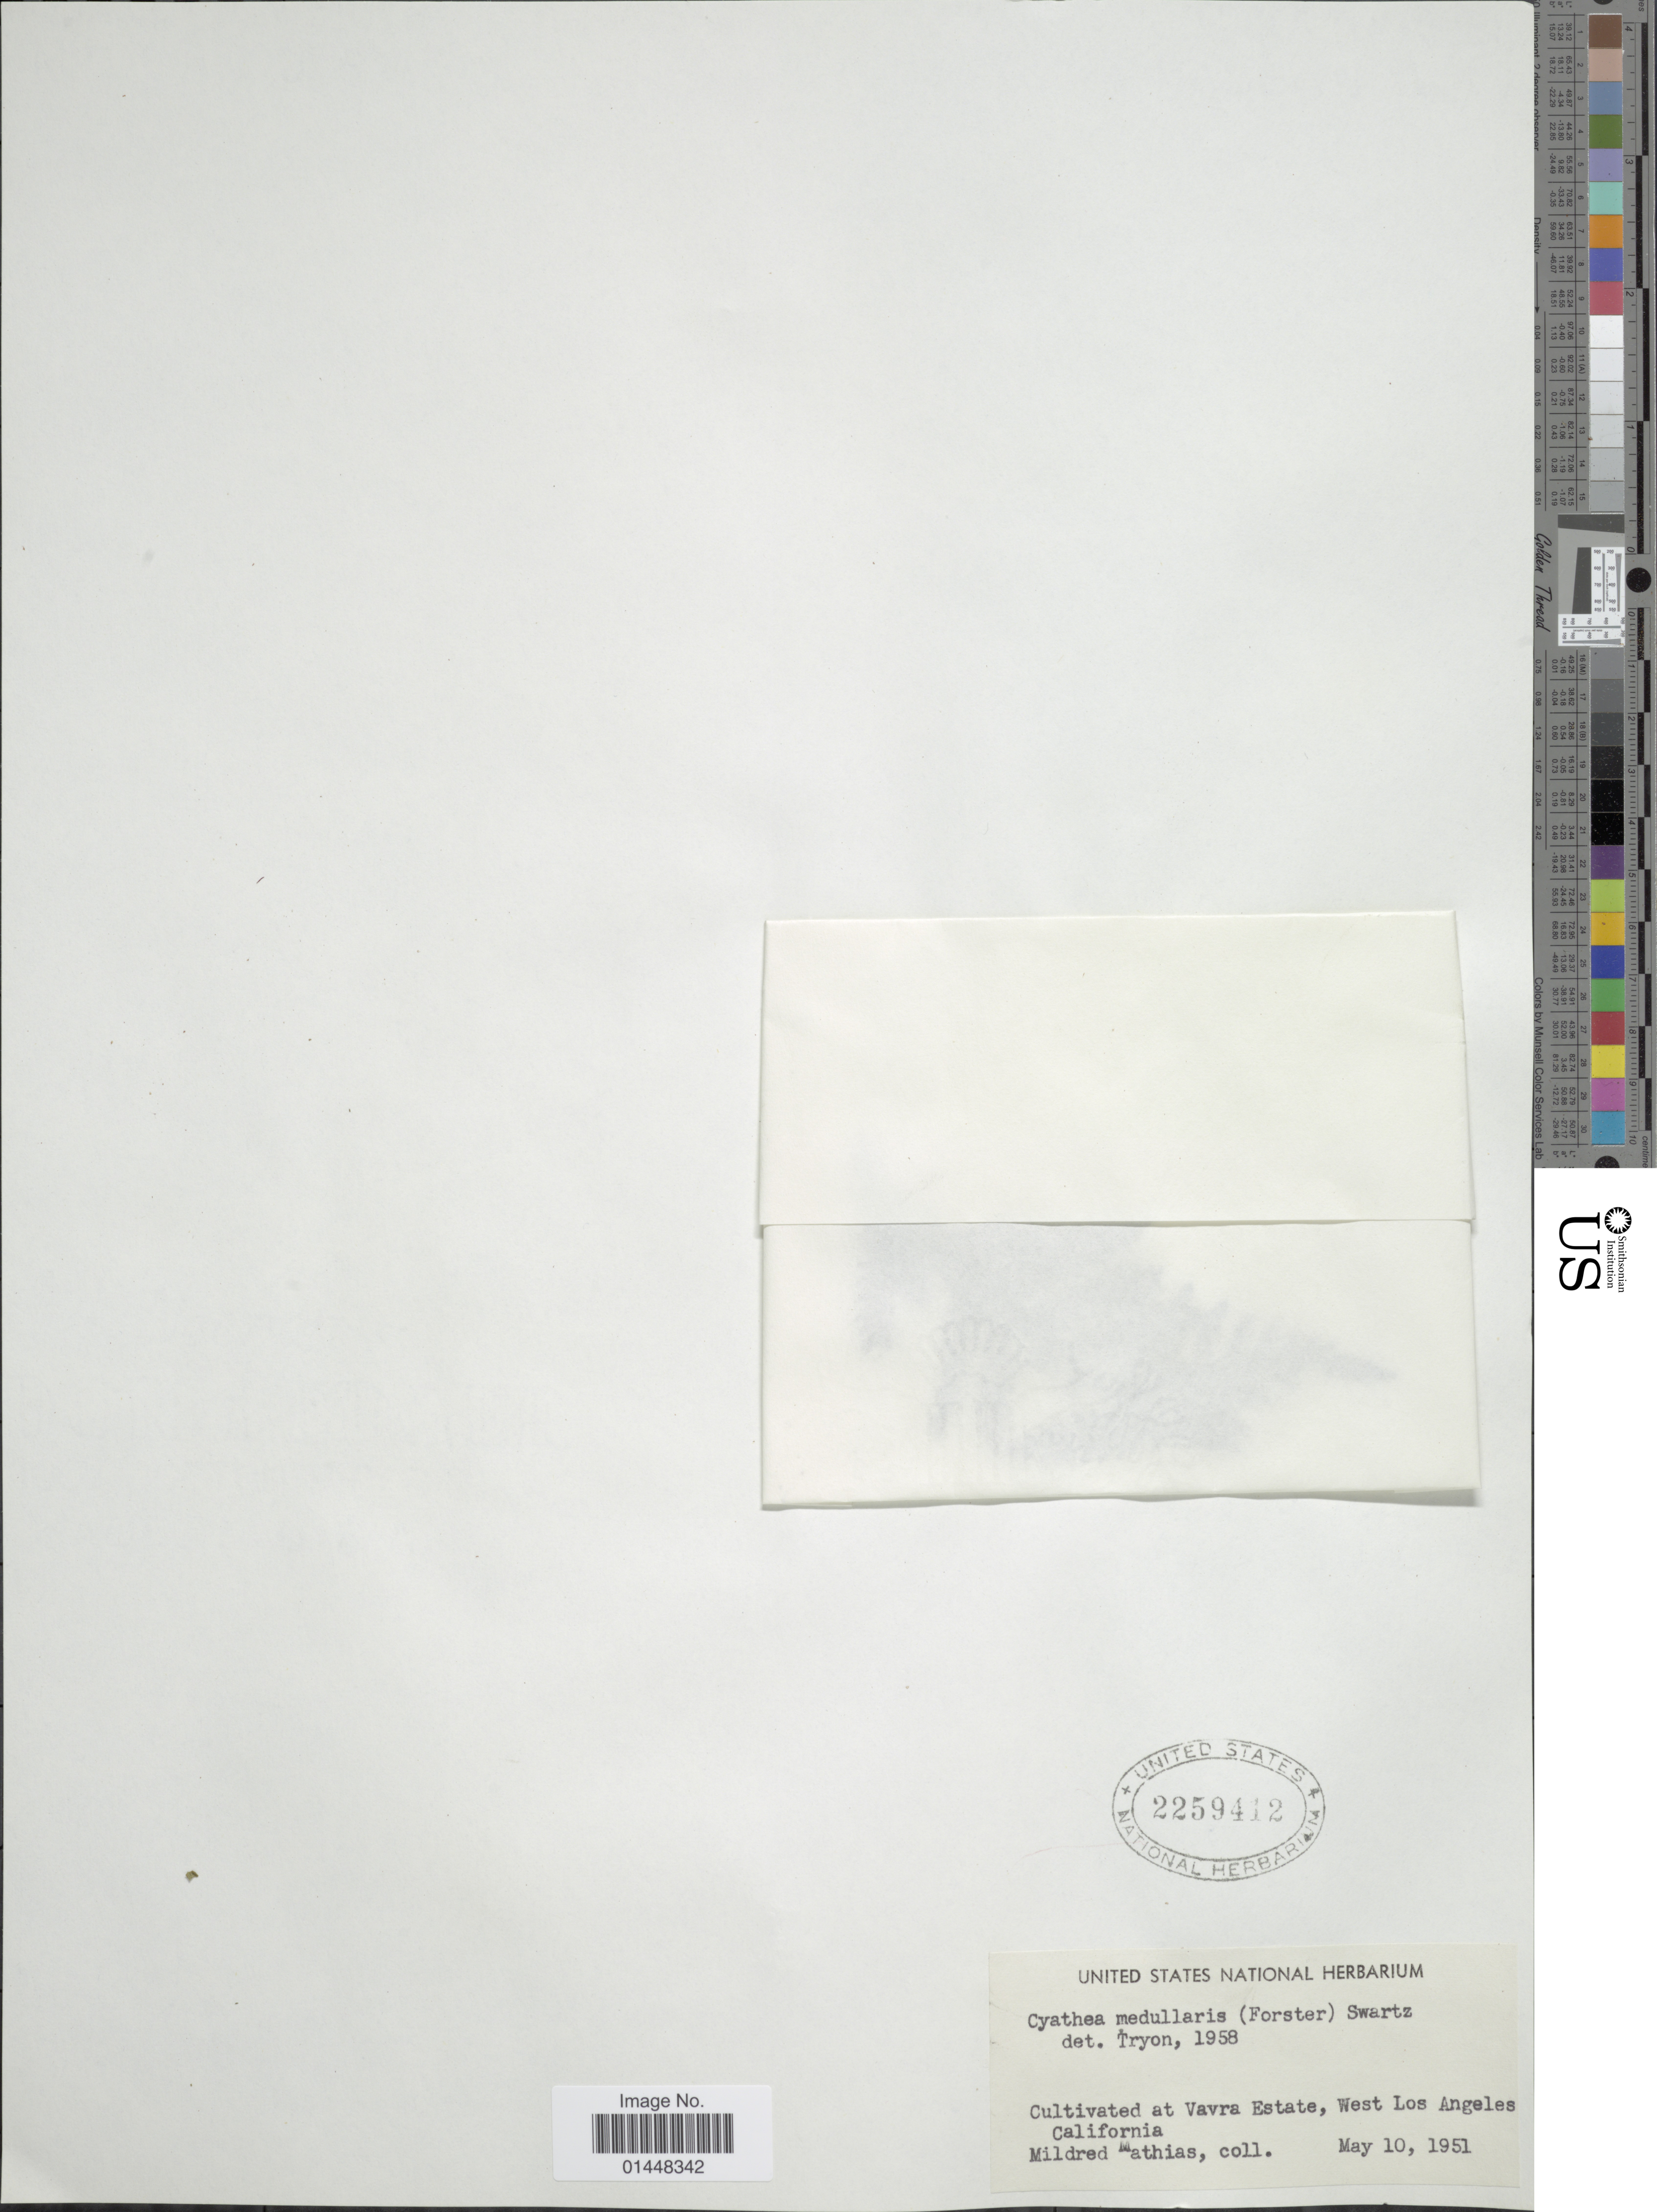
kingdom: Plantae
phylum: Tracheophyta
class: Polypodiopsida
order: Cyatheales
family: Cyatheaceae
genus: Cyathea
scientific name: Cyathea medullaris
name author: (G. Forst.) Sw.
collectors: M. E. Mathias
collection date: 1951-05-10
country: United States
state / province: California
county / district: Los Angeles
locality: Cultivated at Vavra Estate, West Los Angeles California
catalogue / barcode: US 2259412